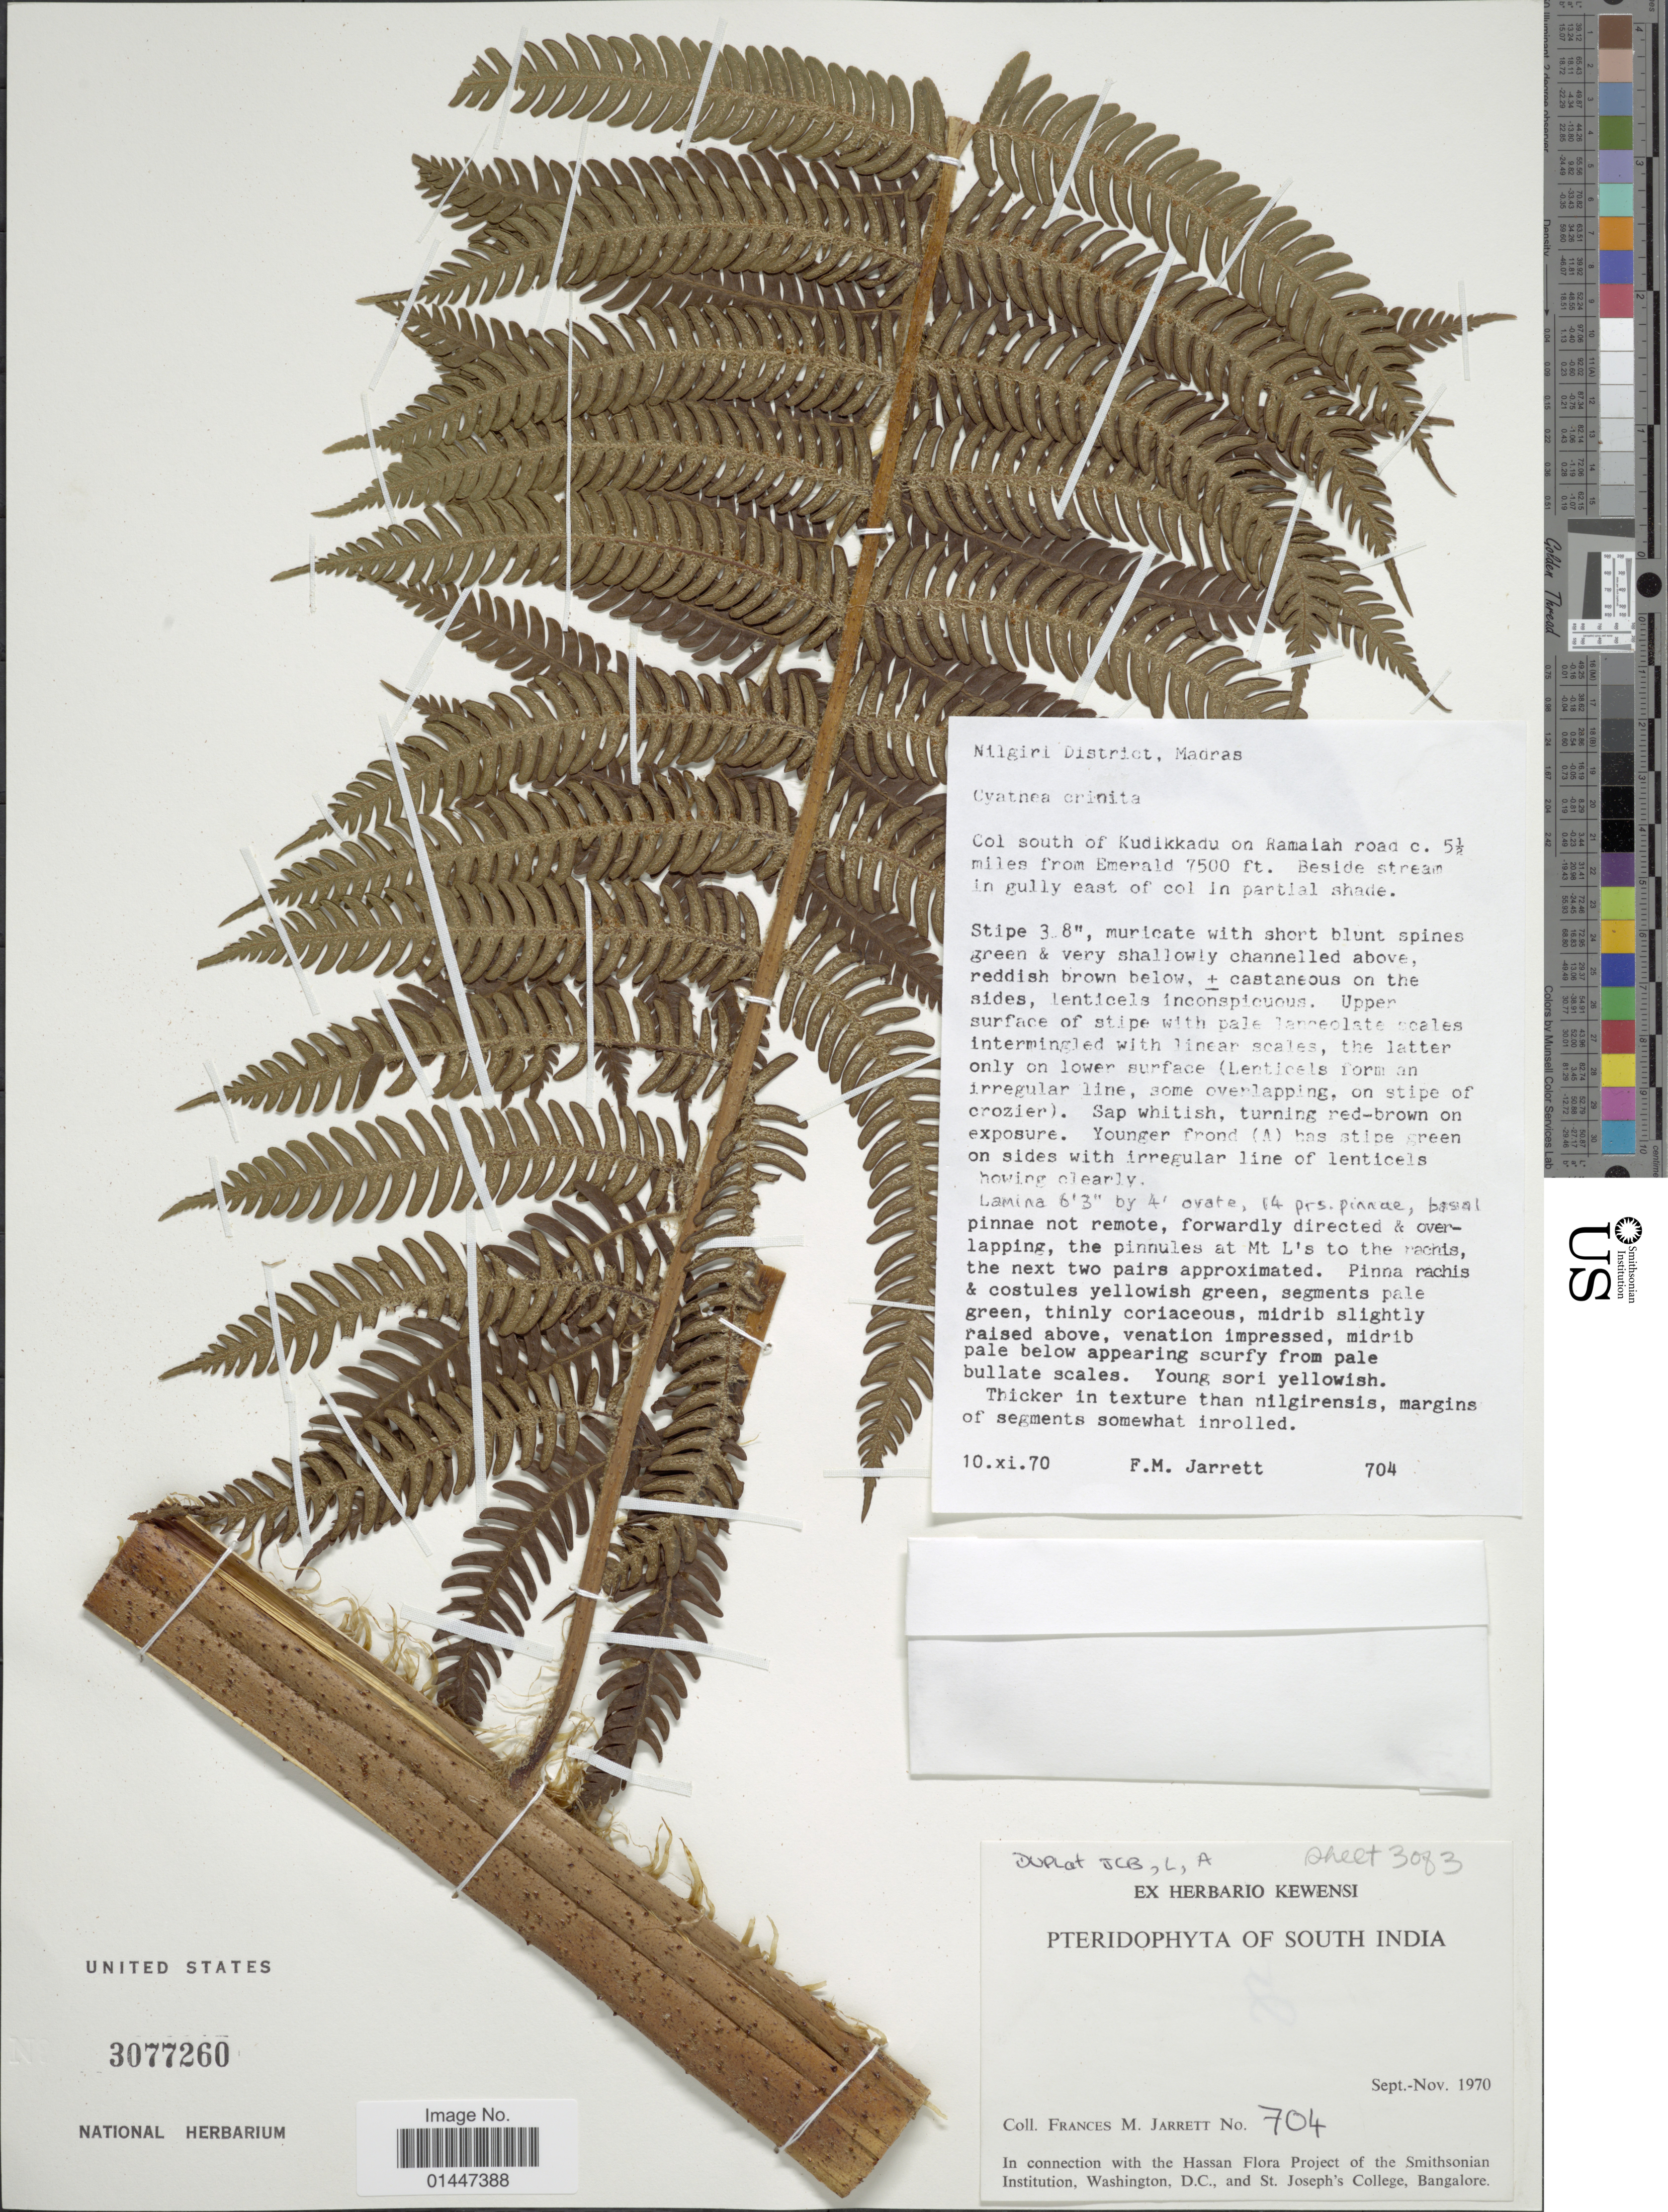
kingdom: Plantae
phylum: Tracheophyta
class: Polypodiopsida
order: Cyatheales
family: Cyatheaceae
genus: Sphaeropteris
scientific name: Sphaeropteris crinita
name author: (Hook.) R.M. Tryon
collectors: F. M. Jarrett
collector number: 704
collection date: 1970-09/1970-11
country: India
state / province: Tamil Nadu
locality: South India. Nilgirl District, Madras. Col south of Kudikkadu on Ramalah road c. 51/2 miles from Emerald. Beside stream in gully east of col In partial shade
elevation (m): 2286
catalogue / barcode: US 3077260